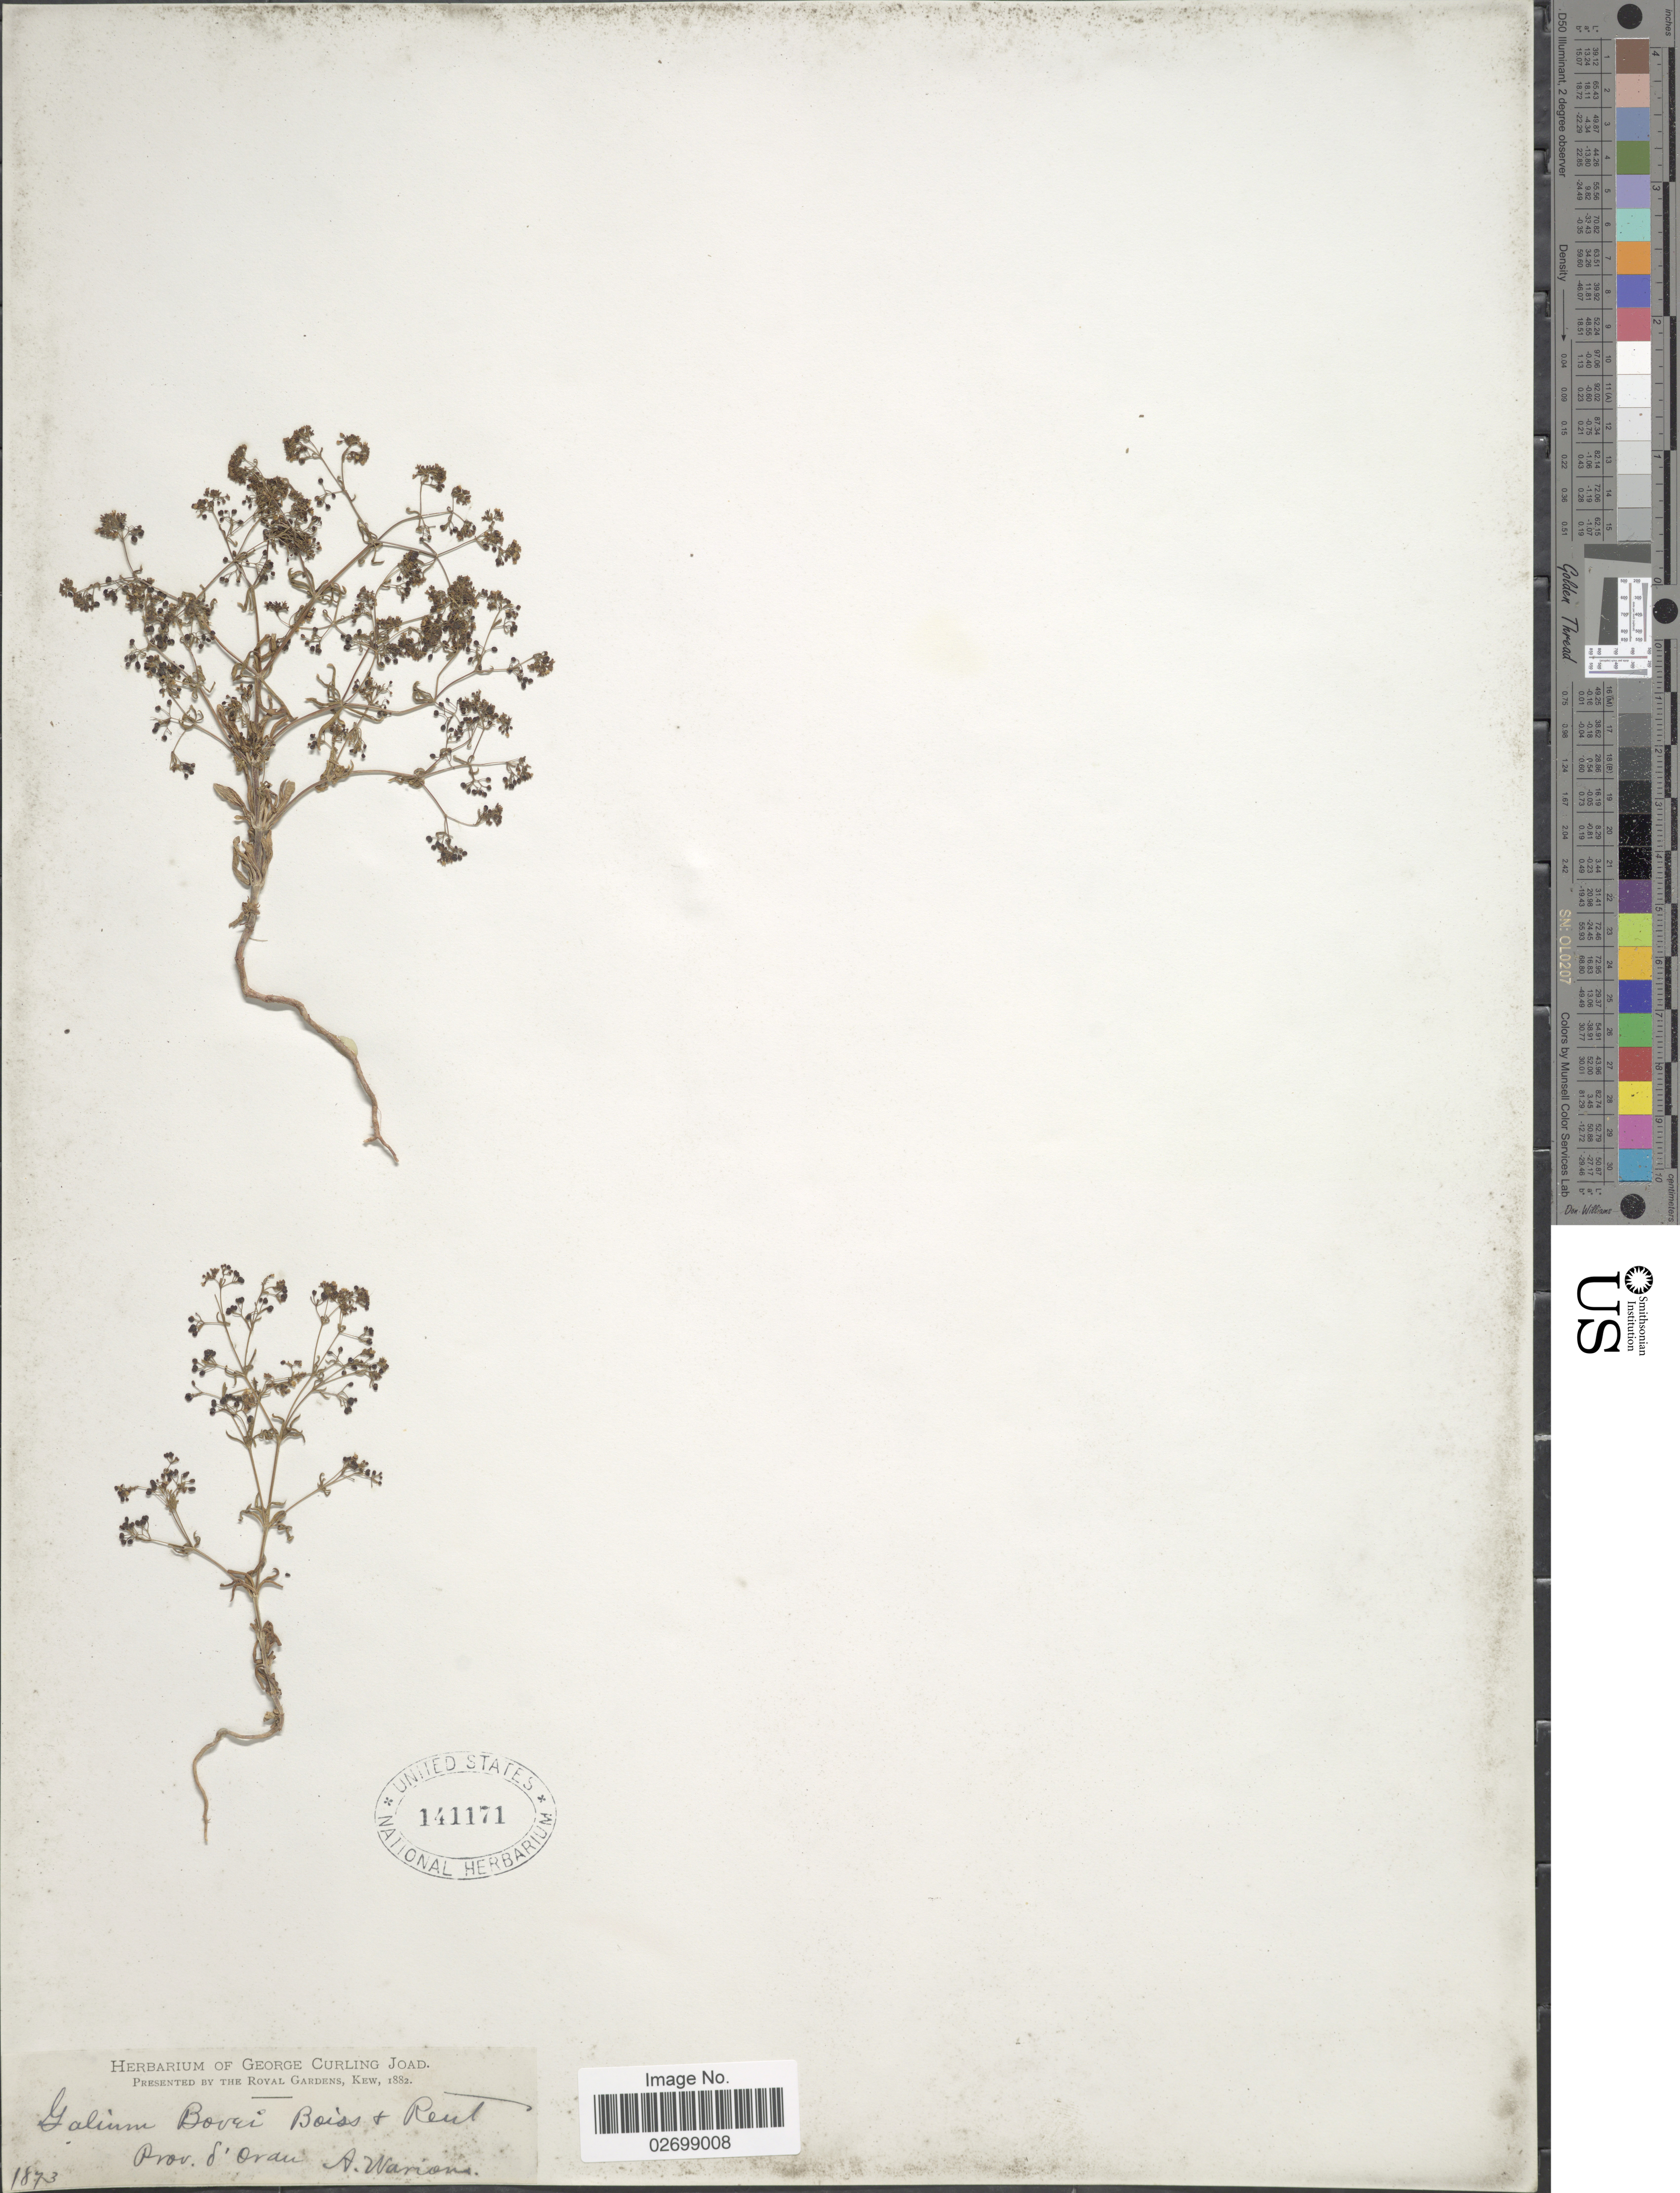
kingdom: Plantae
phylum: Tracheophyta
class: Magnoliopsida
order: Gentianales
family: Rubiaceae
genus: Galium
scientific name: Galium bovei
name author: Boiss. & Reut.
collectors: A. Warion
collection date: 1873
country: Algeria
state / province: Oran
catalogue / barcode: US 141171